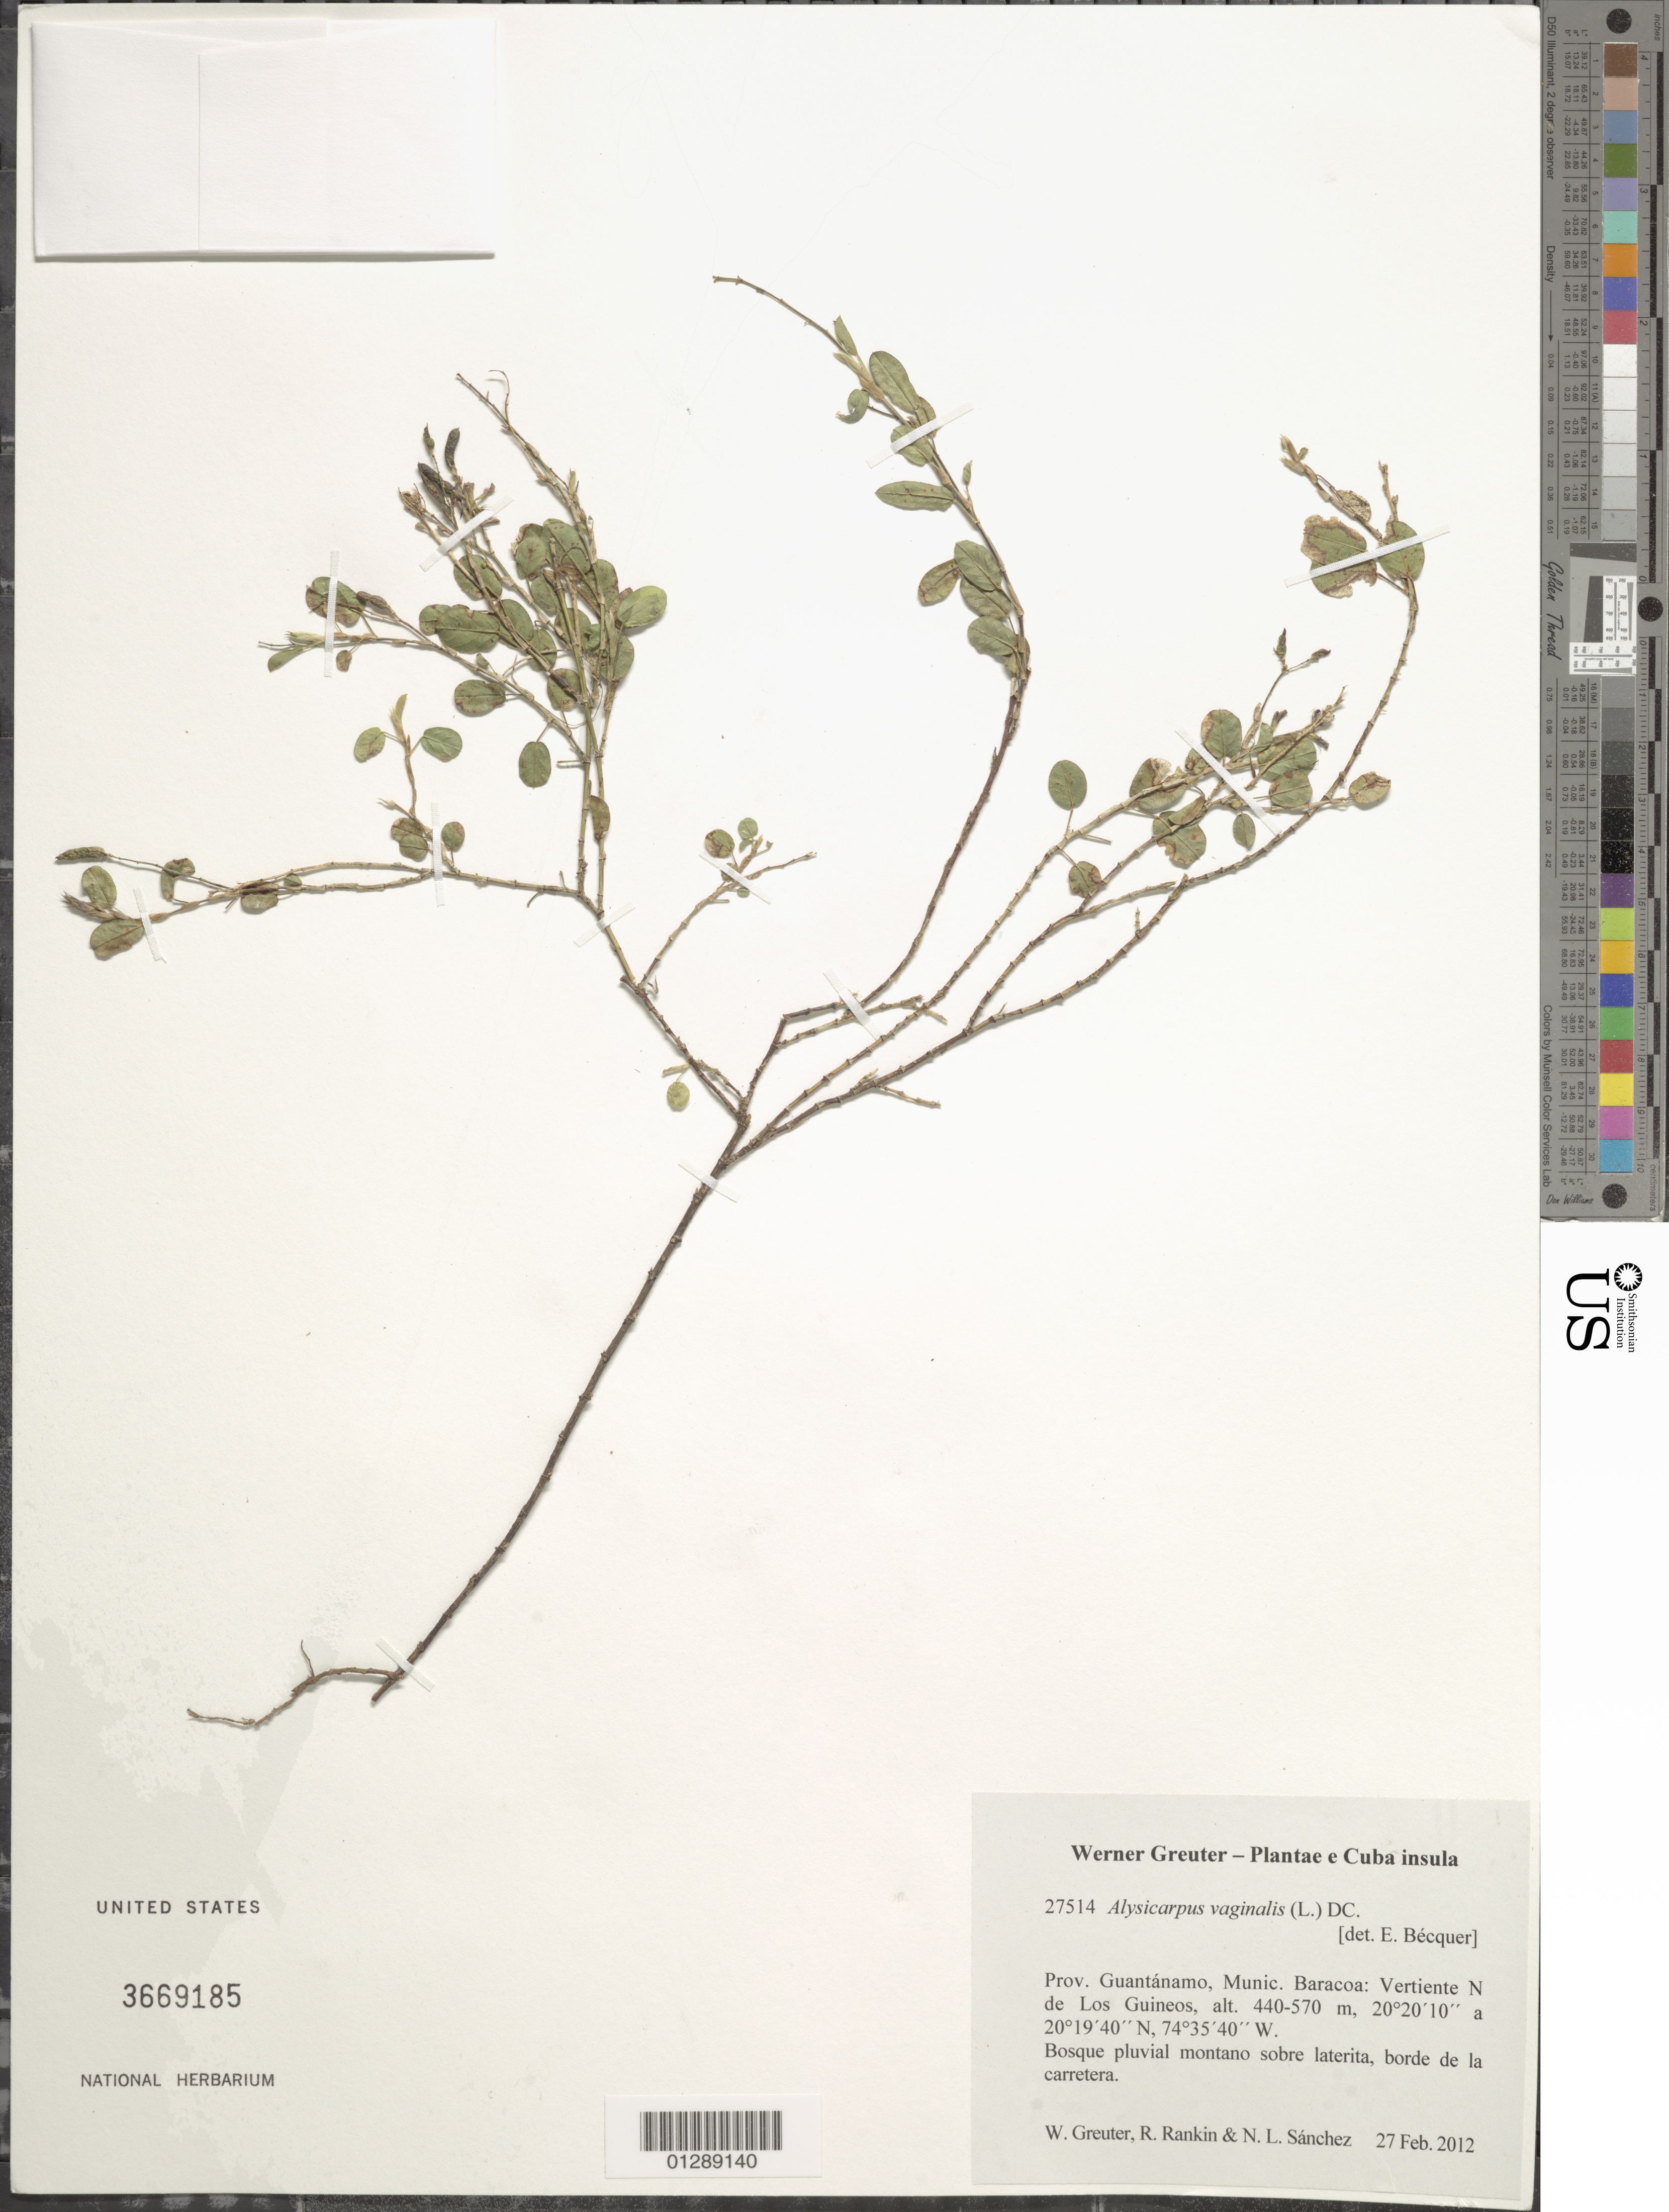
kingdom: Plantae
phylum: Tracheophyta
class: Magnoliopsida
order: Fabales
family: Fabaceae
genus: Alysicarpus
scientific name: Alysicarpus vaginalis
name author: (L.) DC.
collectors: W. R. Greuter, R. Rankin Rodriguez & N. Sanchez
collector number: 27514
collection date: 2012-02-27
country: Cuba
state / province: Guantanamo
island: Cuba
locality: Munic. Baracoa: Vertiente N de Los Guineos.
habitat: Bosque pluvial montano sobre laterita, borde de la carretera.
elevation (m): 440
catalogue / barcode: US 3669185